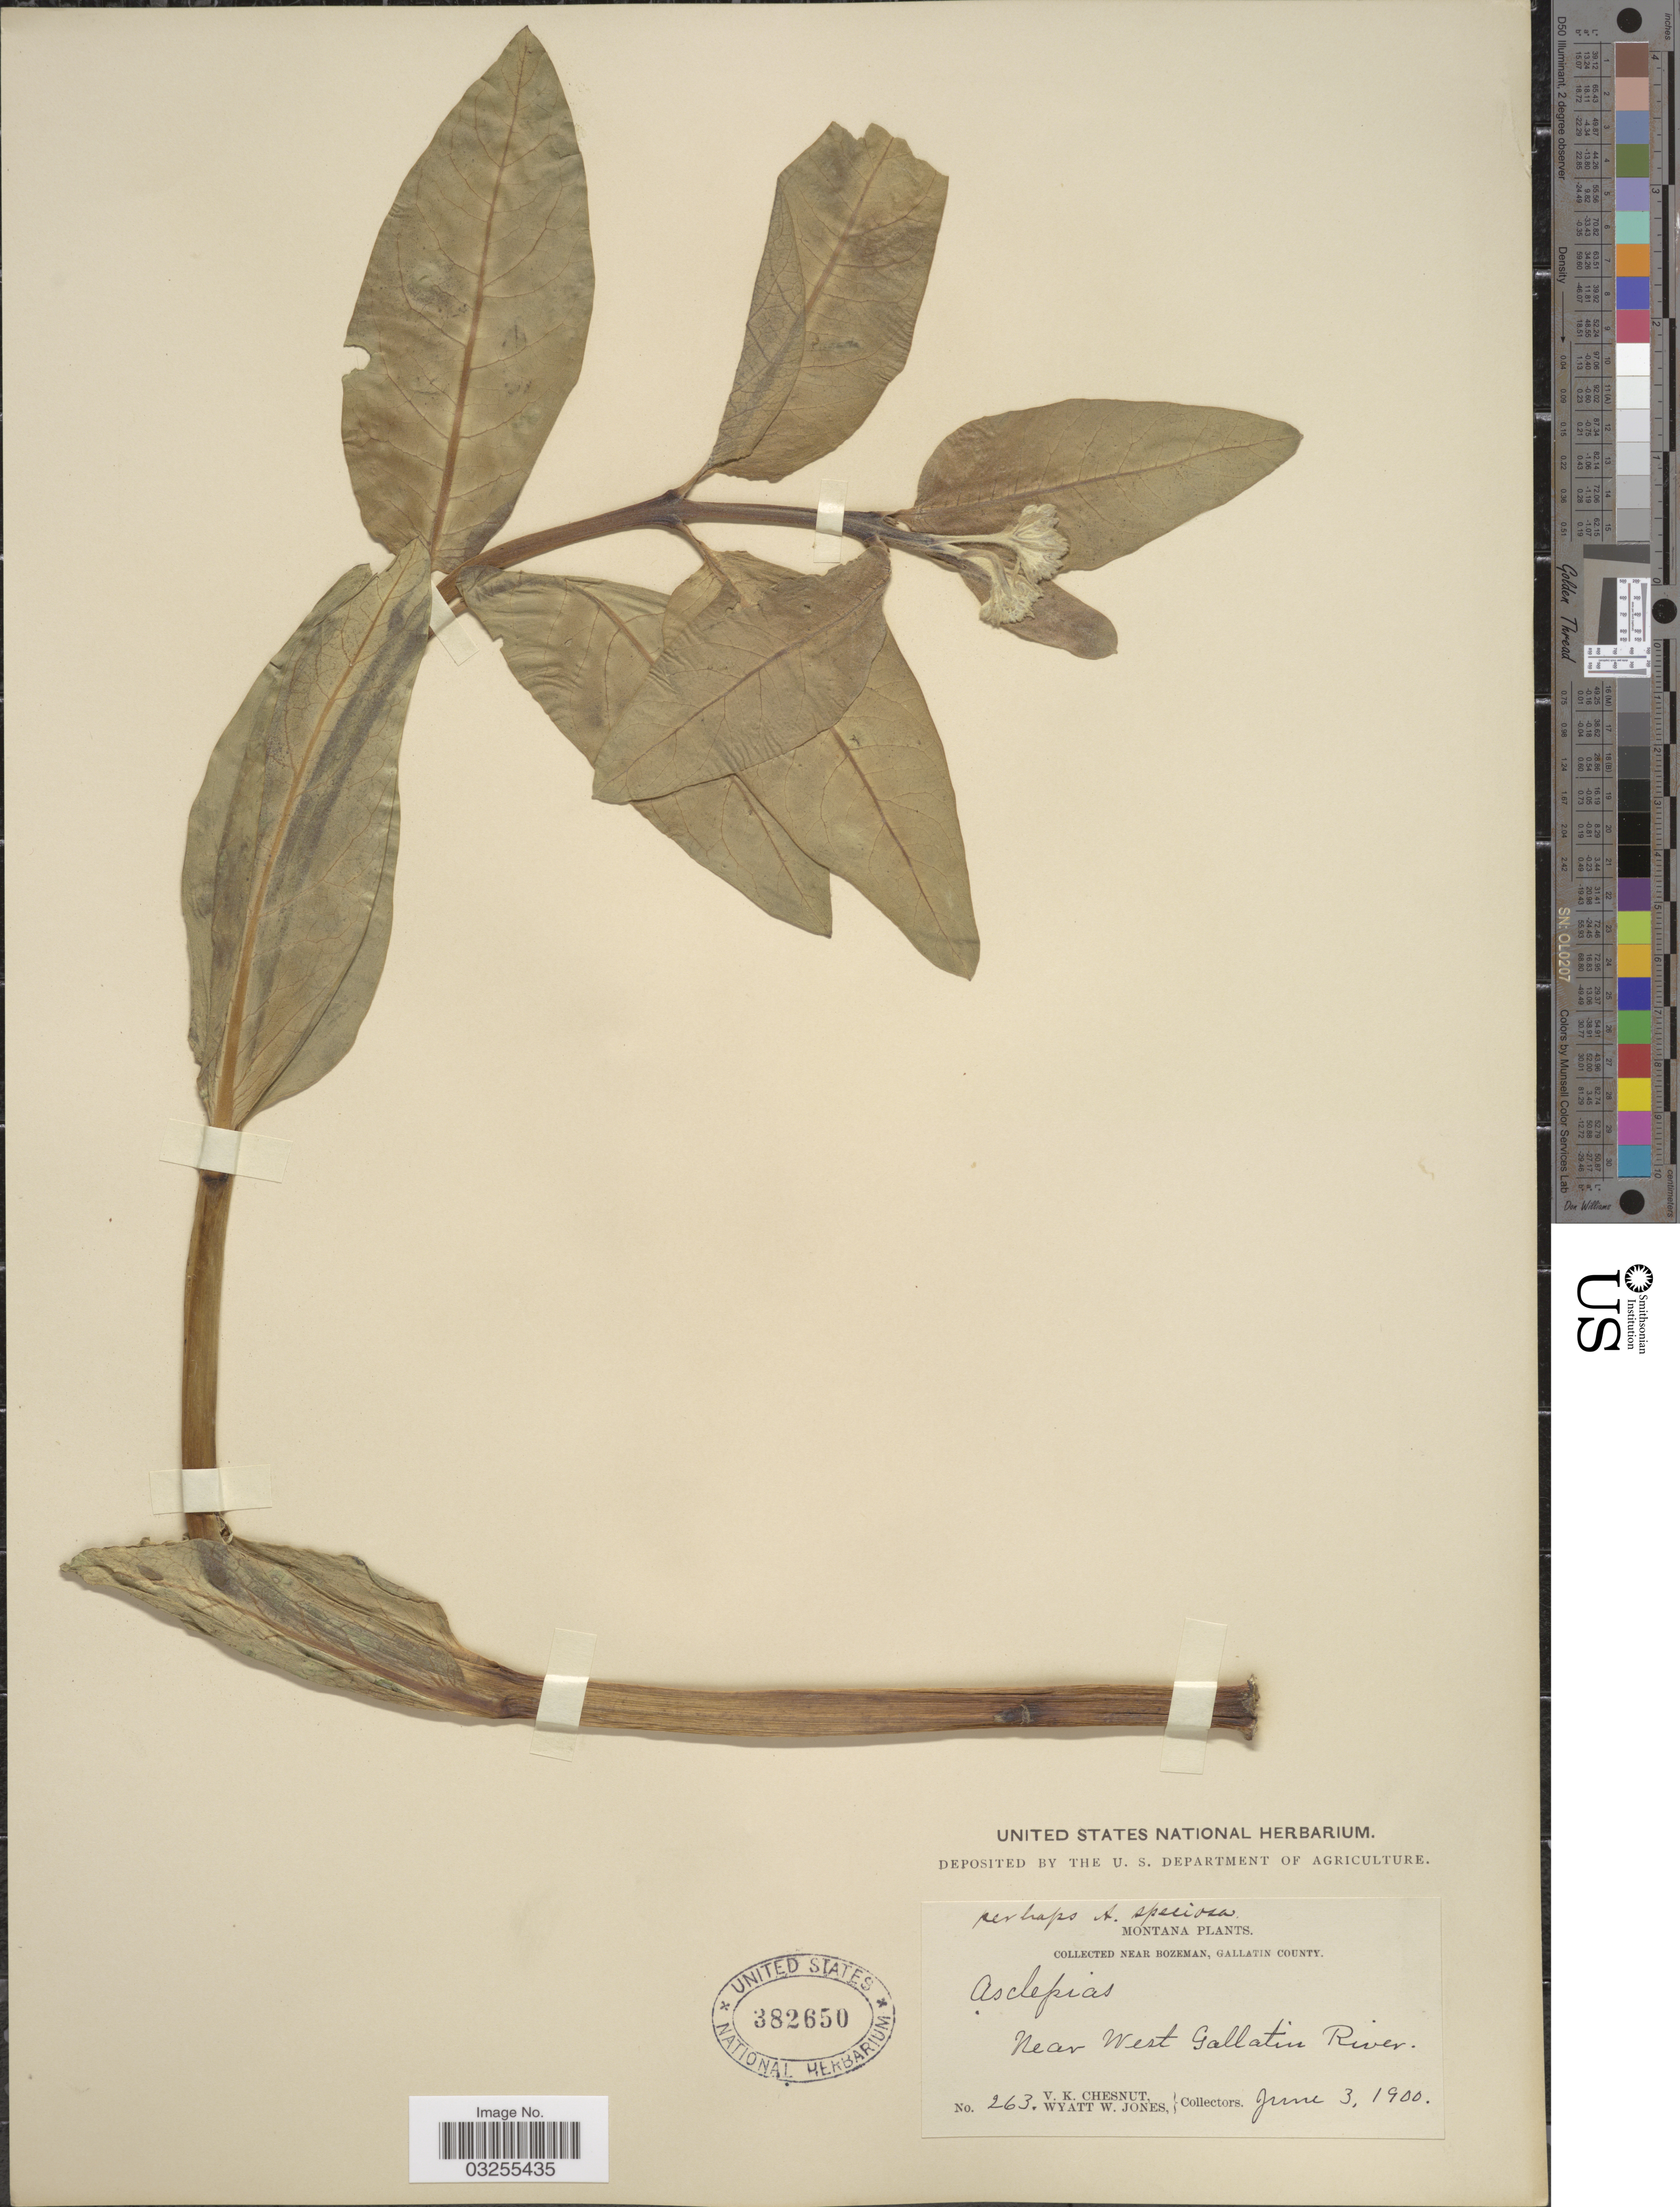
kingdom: Plantae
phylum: Tracheophyta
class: Magnoliopsida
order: Gentianales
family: Apocynaceae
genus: Asclepias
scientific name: Asclepias speciosa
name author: Torr.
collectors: V. Chesnut & W. W. Jones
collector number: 263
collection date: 1900-06-03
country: United States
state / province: Montana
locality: Near Bozeman, Gallatin County. Near West Gallatin River.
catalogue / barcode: US 382650